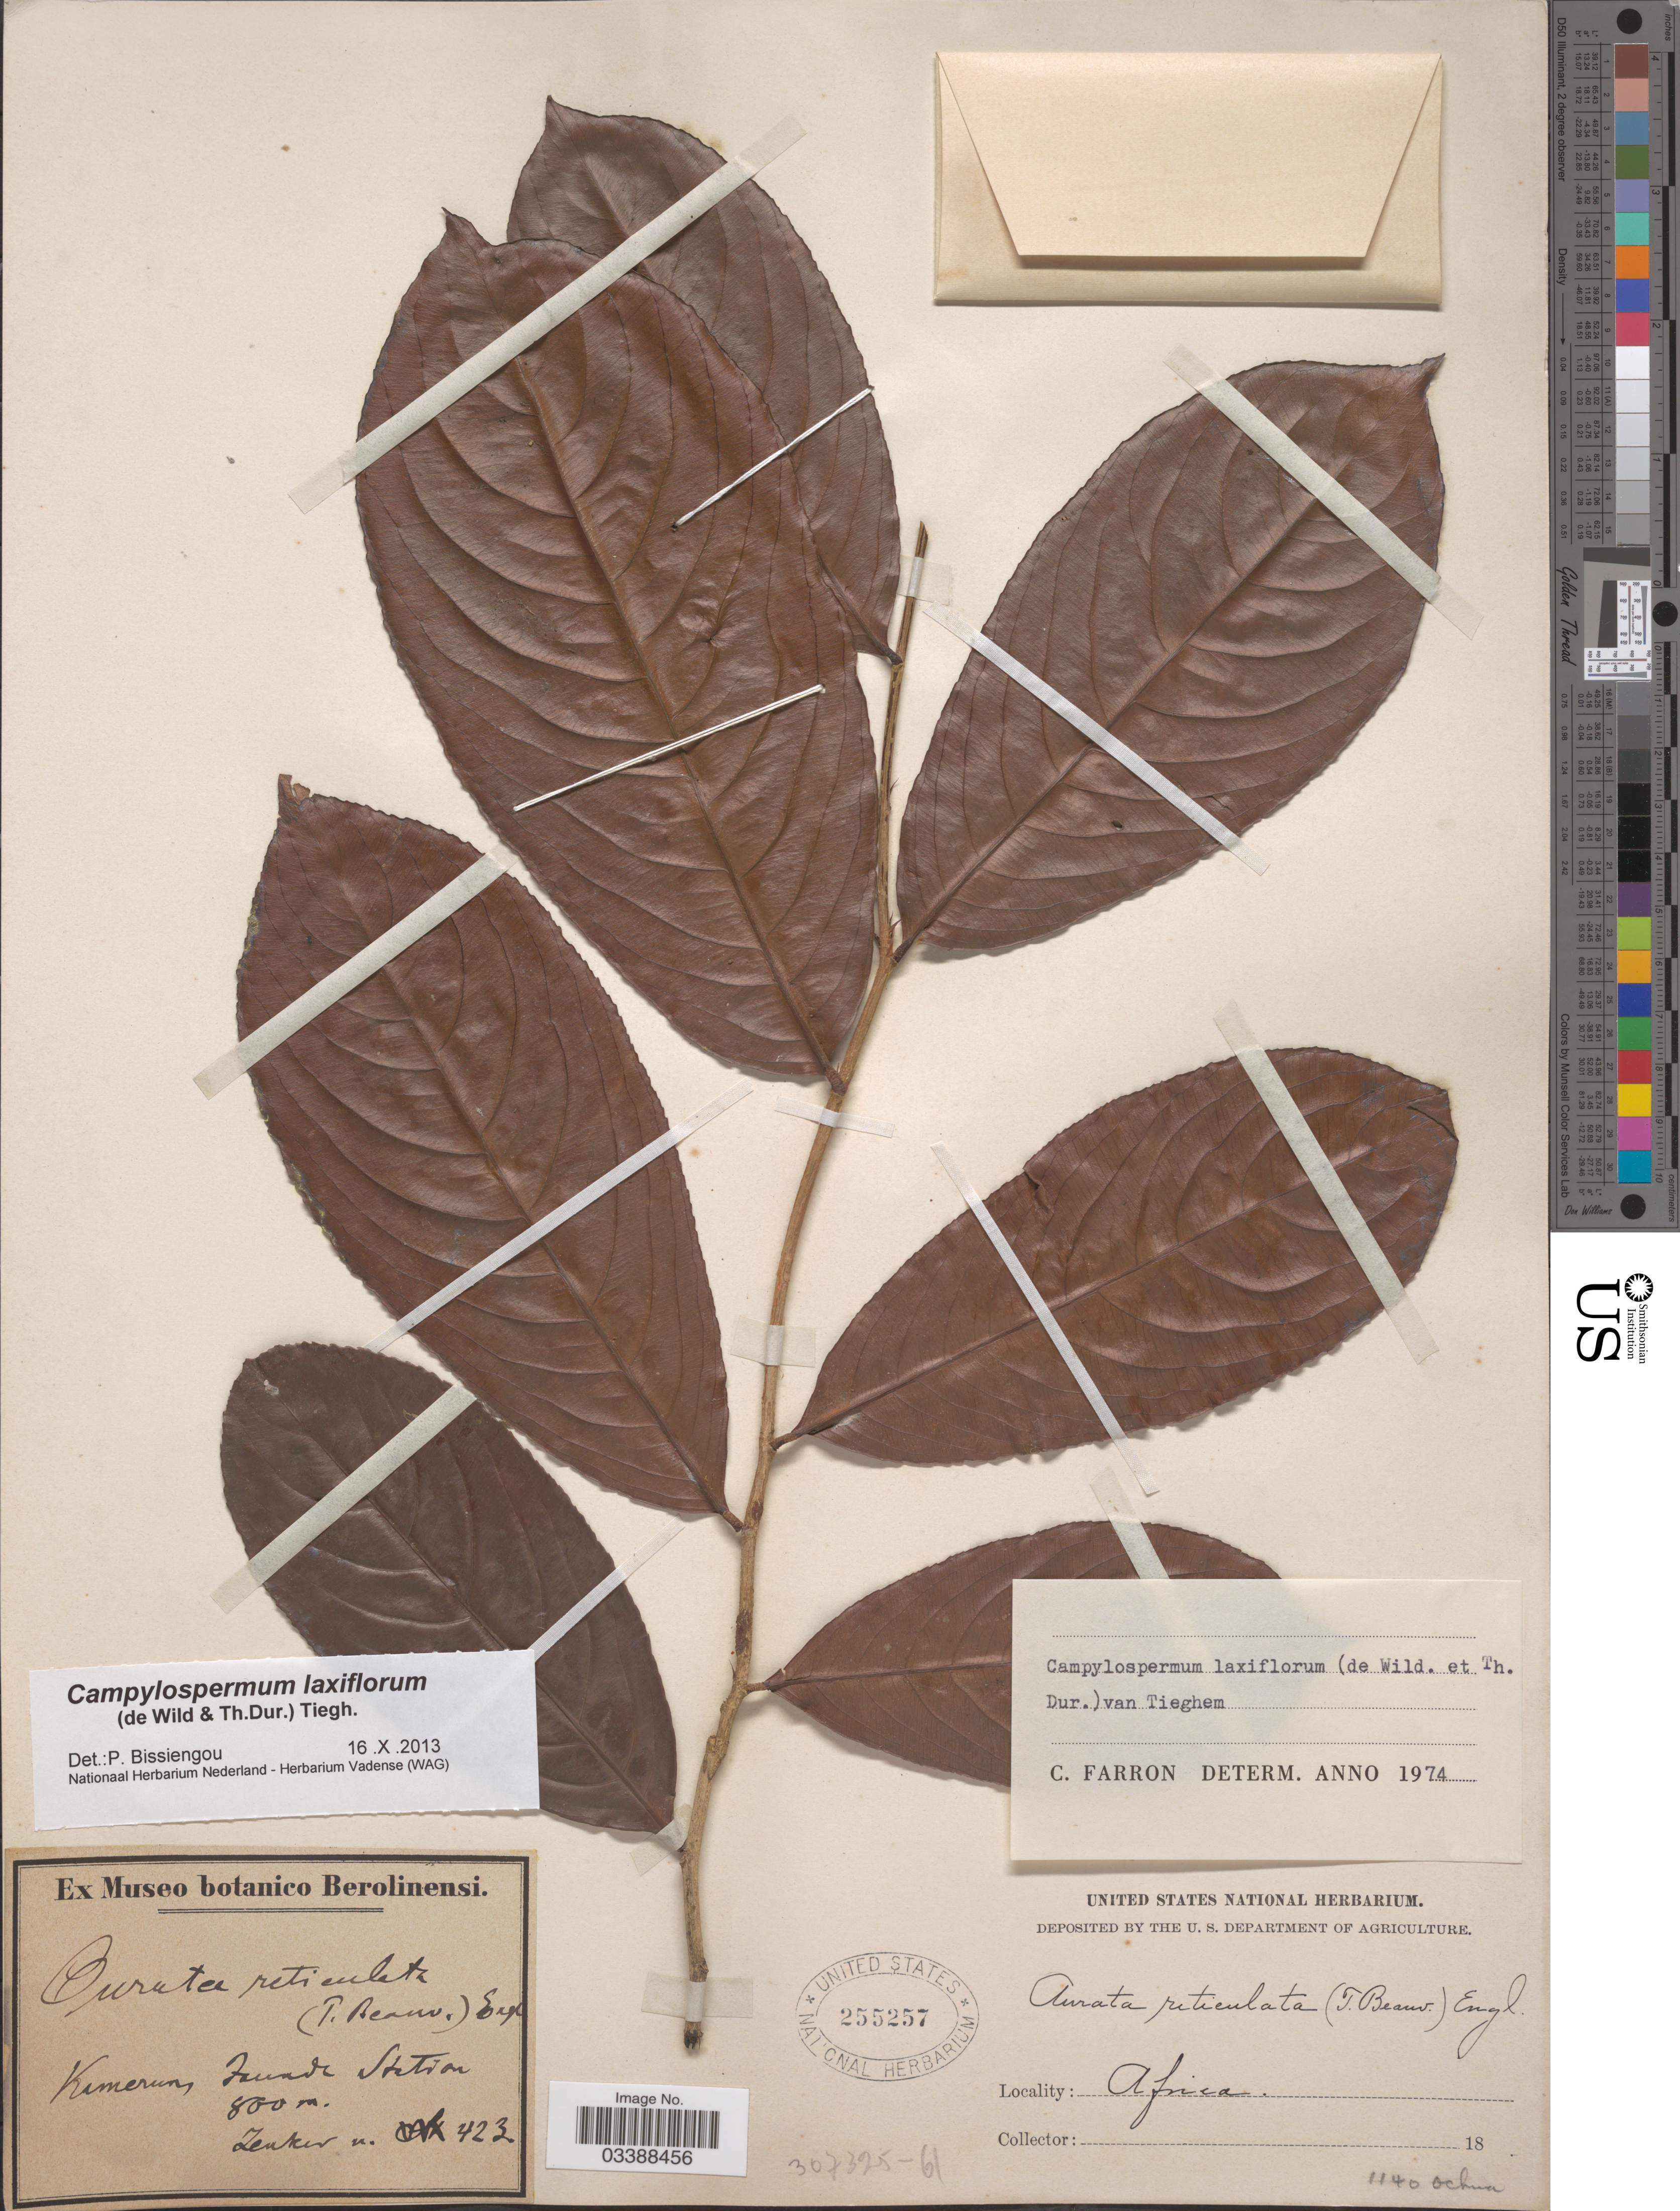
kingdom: Plantae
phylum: Tracheophyta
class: Magnoliopsida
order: Malpighiales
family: Ochnaceae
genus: Campylospermum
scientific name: Campylospermum laxiflorum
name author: (De Wild. & Durand) Tiegh.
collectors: Zenker, --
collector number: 423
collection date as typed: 18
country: Cameroon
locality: Kamerun, Yaunde Station.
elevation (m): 800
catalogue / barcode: US 255257